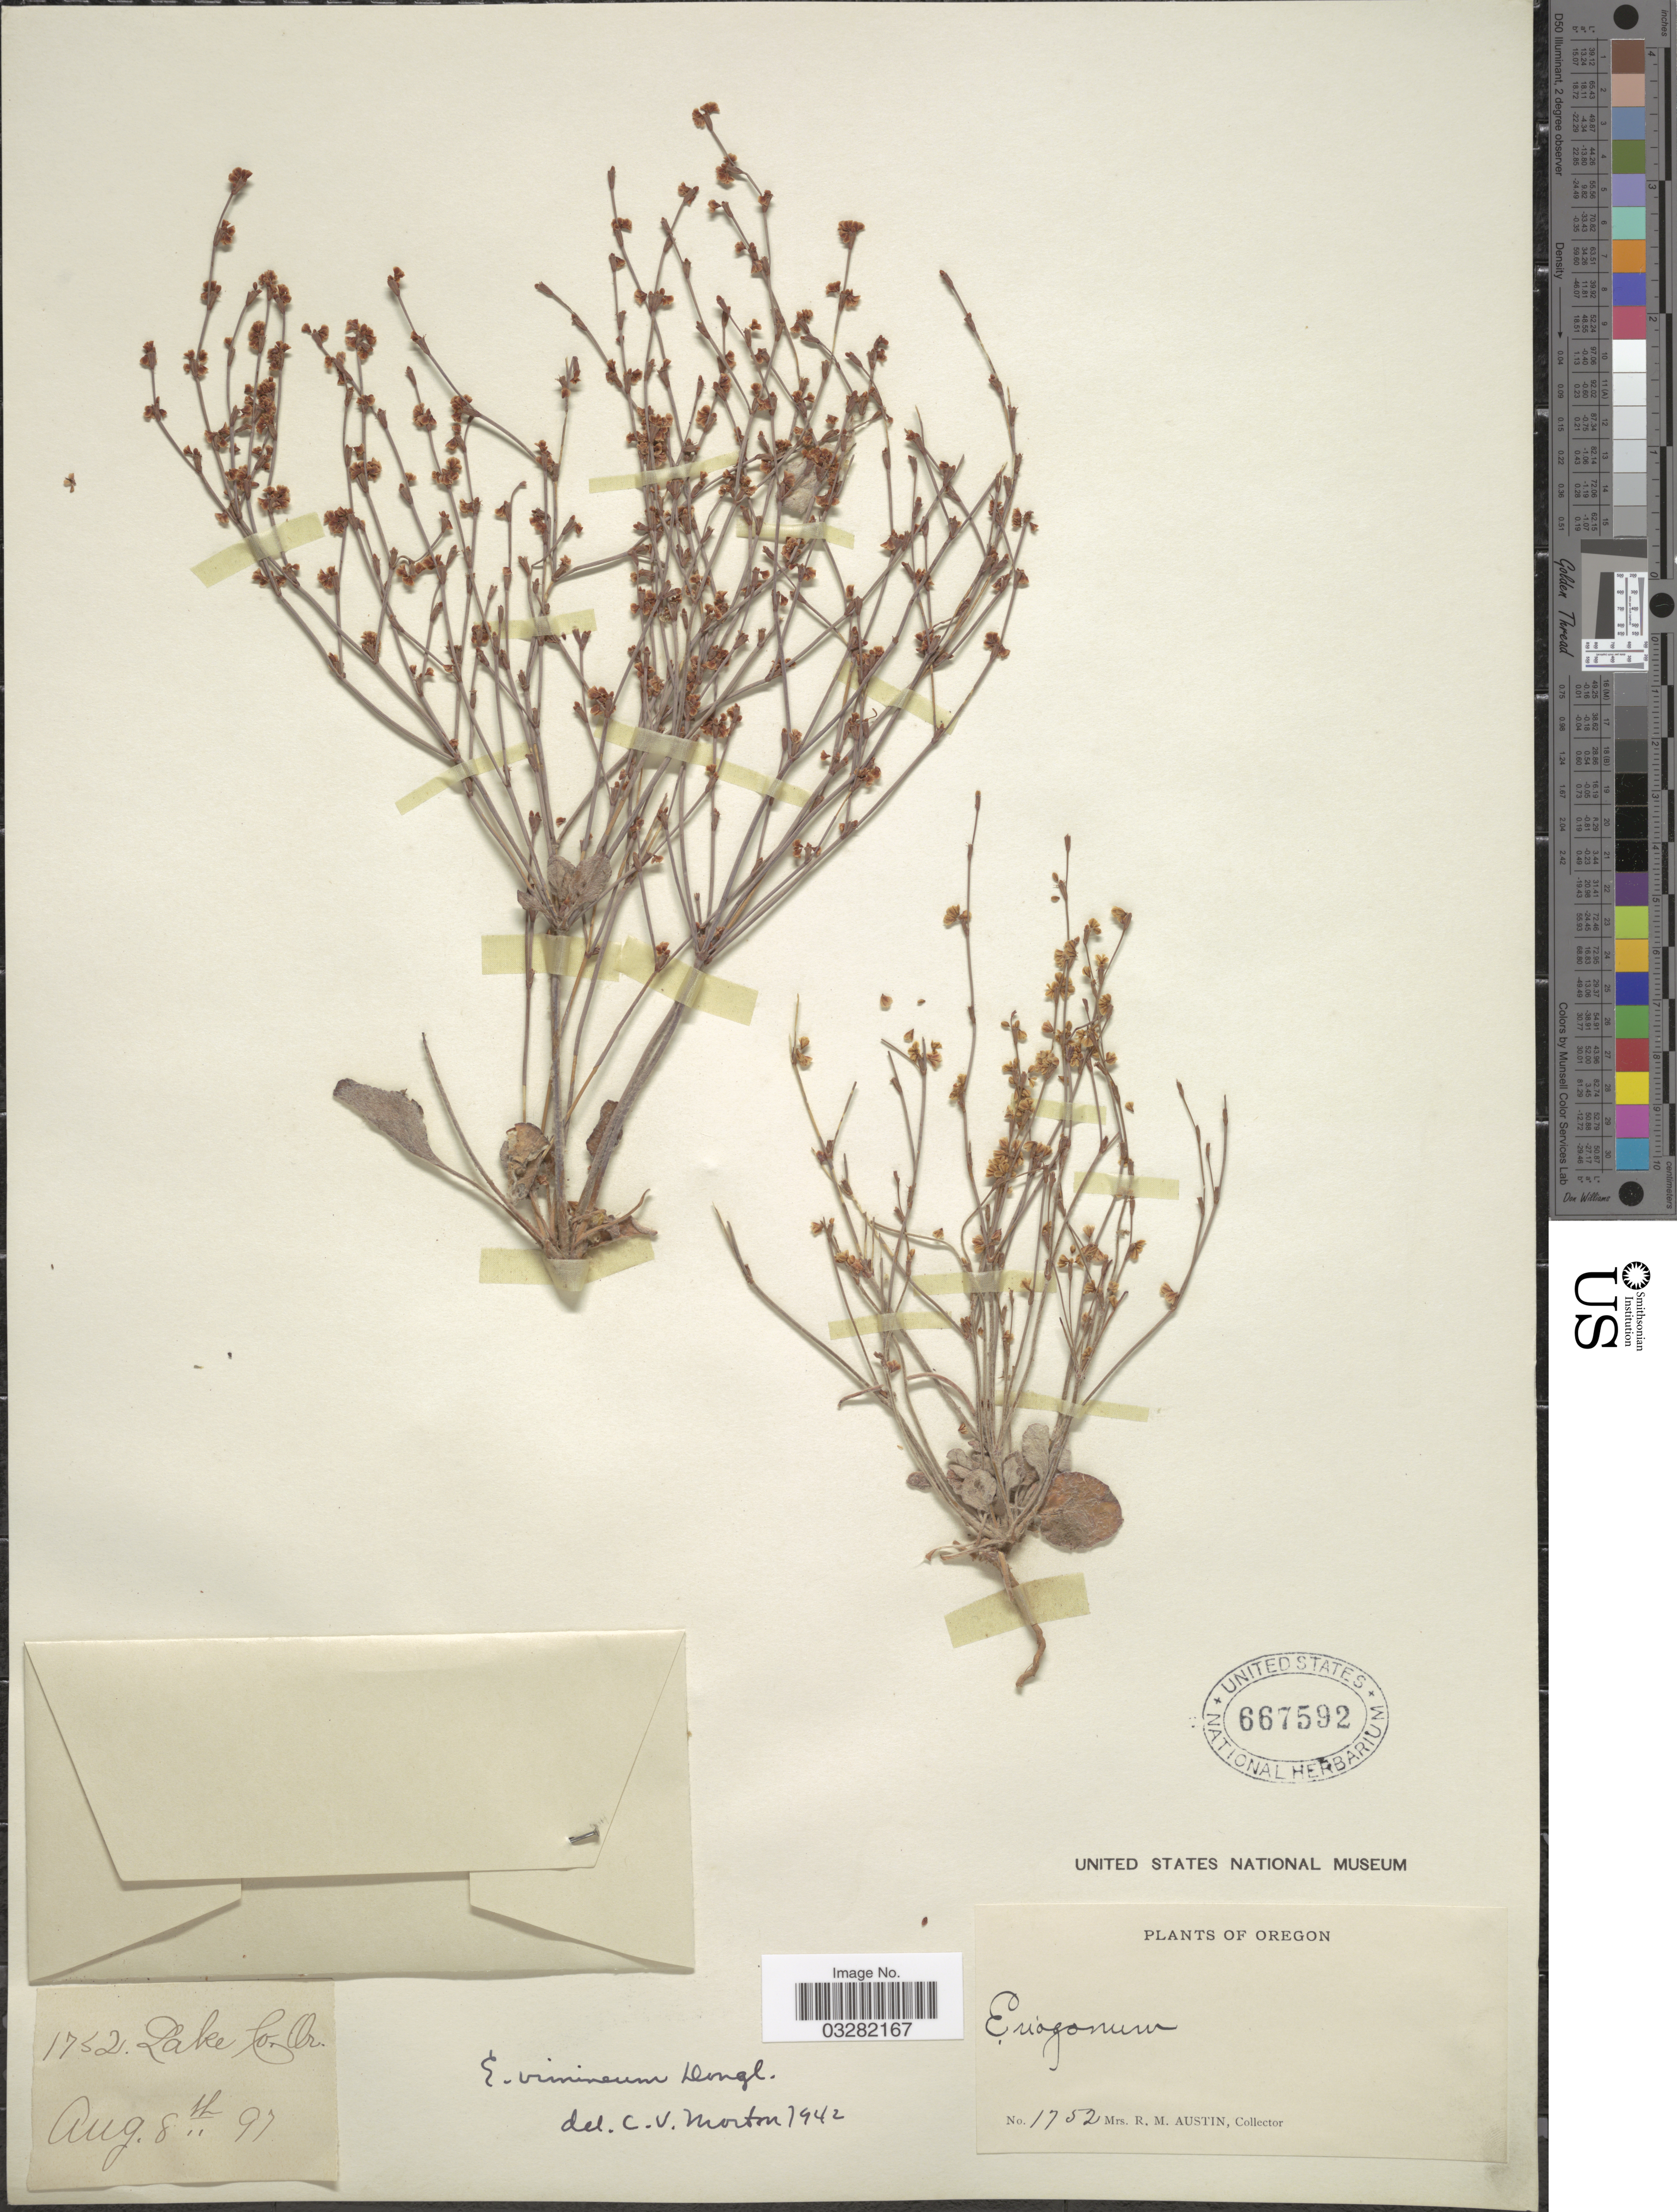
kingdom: Plantae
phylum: Tracheophyta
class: Magnoliopsida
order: Caryophyllales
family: Polygonaceae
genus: Eriogonum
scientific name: Eriogonum vimineum var. vimineum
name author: Douglas ex Benth.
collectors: R. Austin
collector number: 1752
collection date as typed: Transcribed d/m/y: 8/8/97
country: United States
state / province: Oregon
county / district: Lake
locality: Lake Co.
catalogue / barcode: US 667592